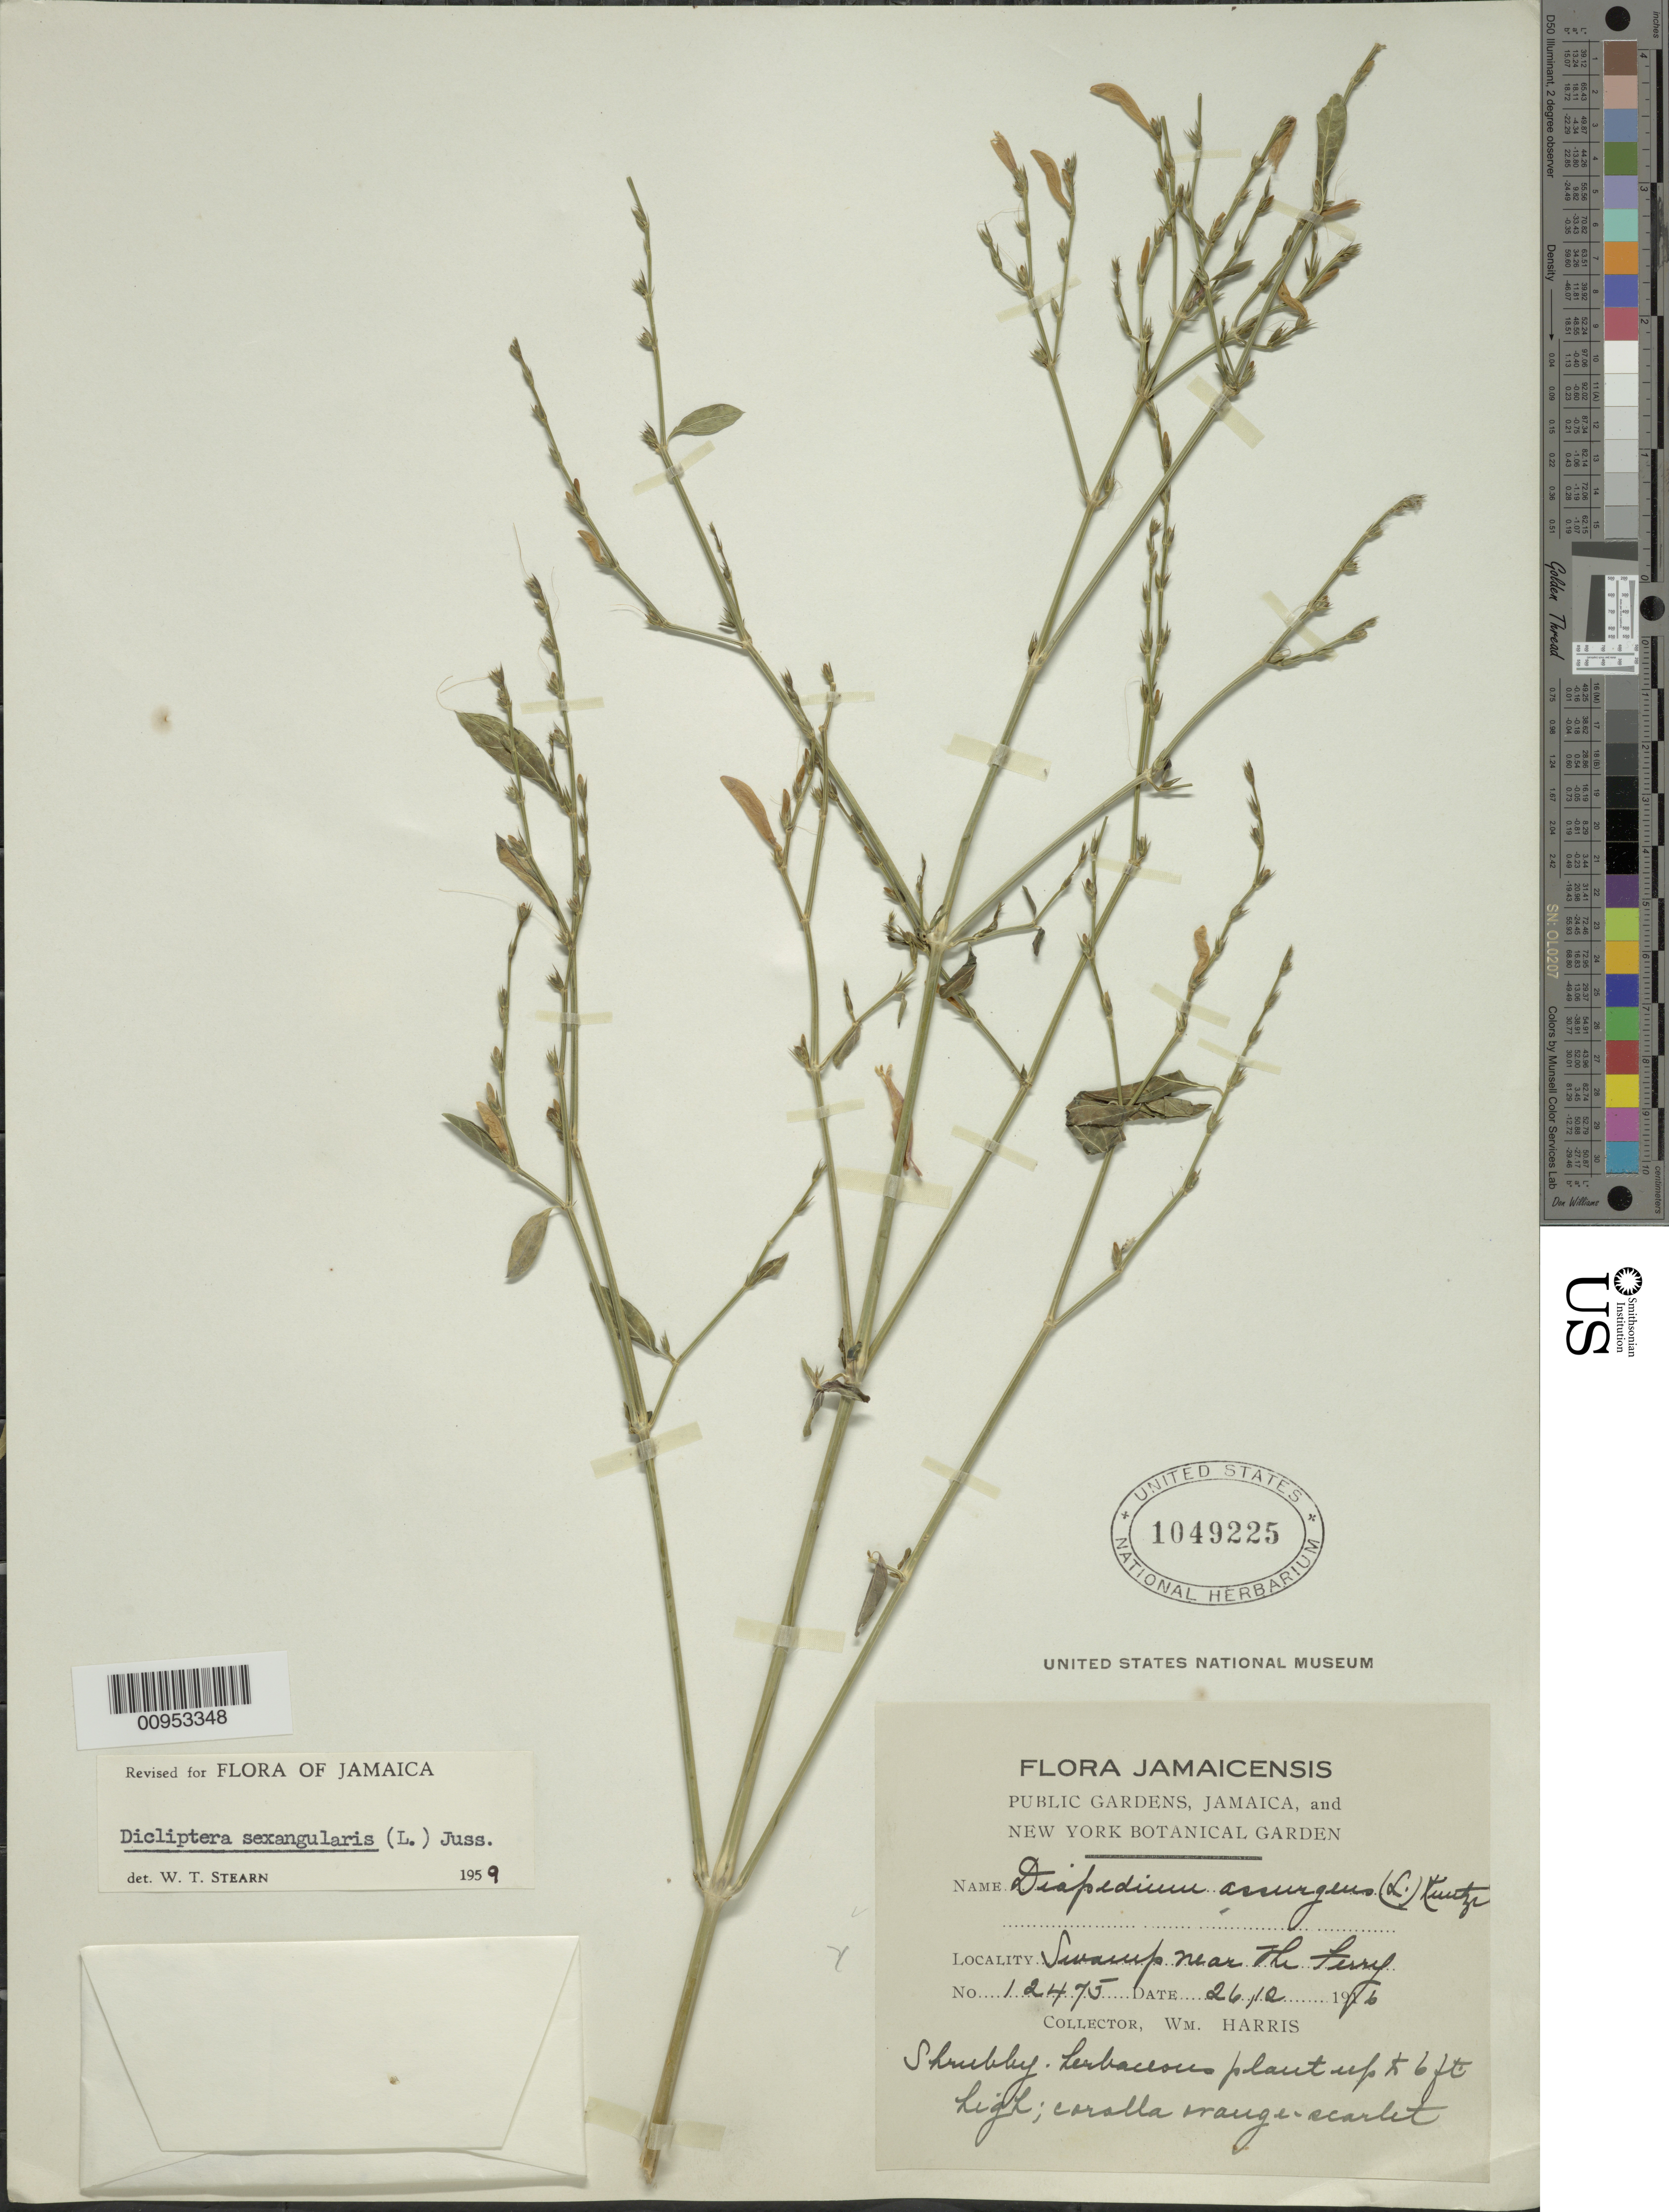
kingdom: Plantae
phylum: Tracheophyta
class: Magnoliopsida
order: Lamiales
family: Acanthaceae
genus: Dicliptera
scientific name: Dicliptera sexangularis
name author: (L.) Juss.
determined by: Stearn, William T.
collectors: W. H. Harris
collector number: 12475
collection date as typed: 26 Dec 1916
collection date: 1916-12-26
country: Jamaica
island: Jamaica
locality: Near the ferry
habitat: Swamp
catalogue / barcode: US 1049225